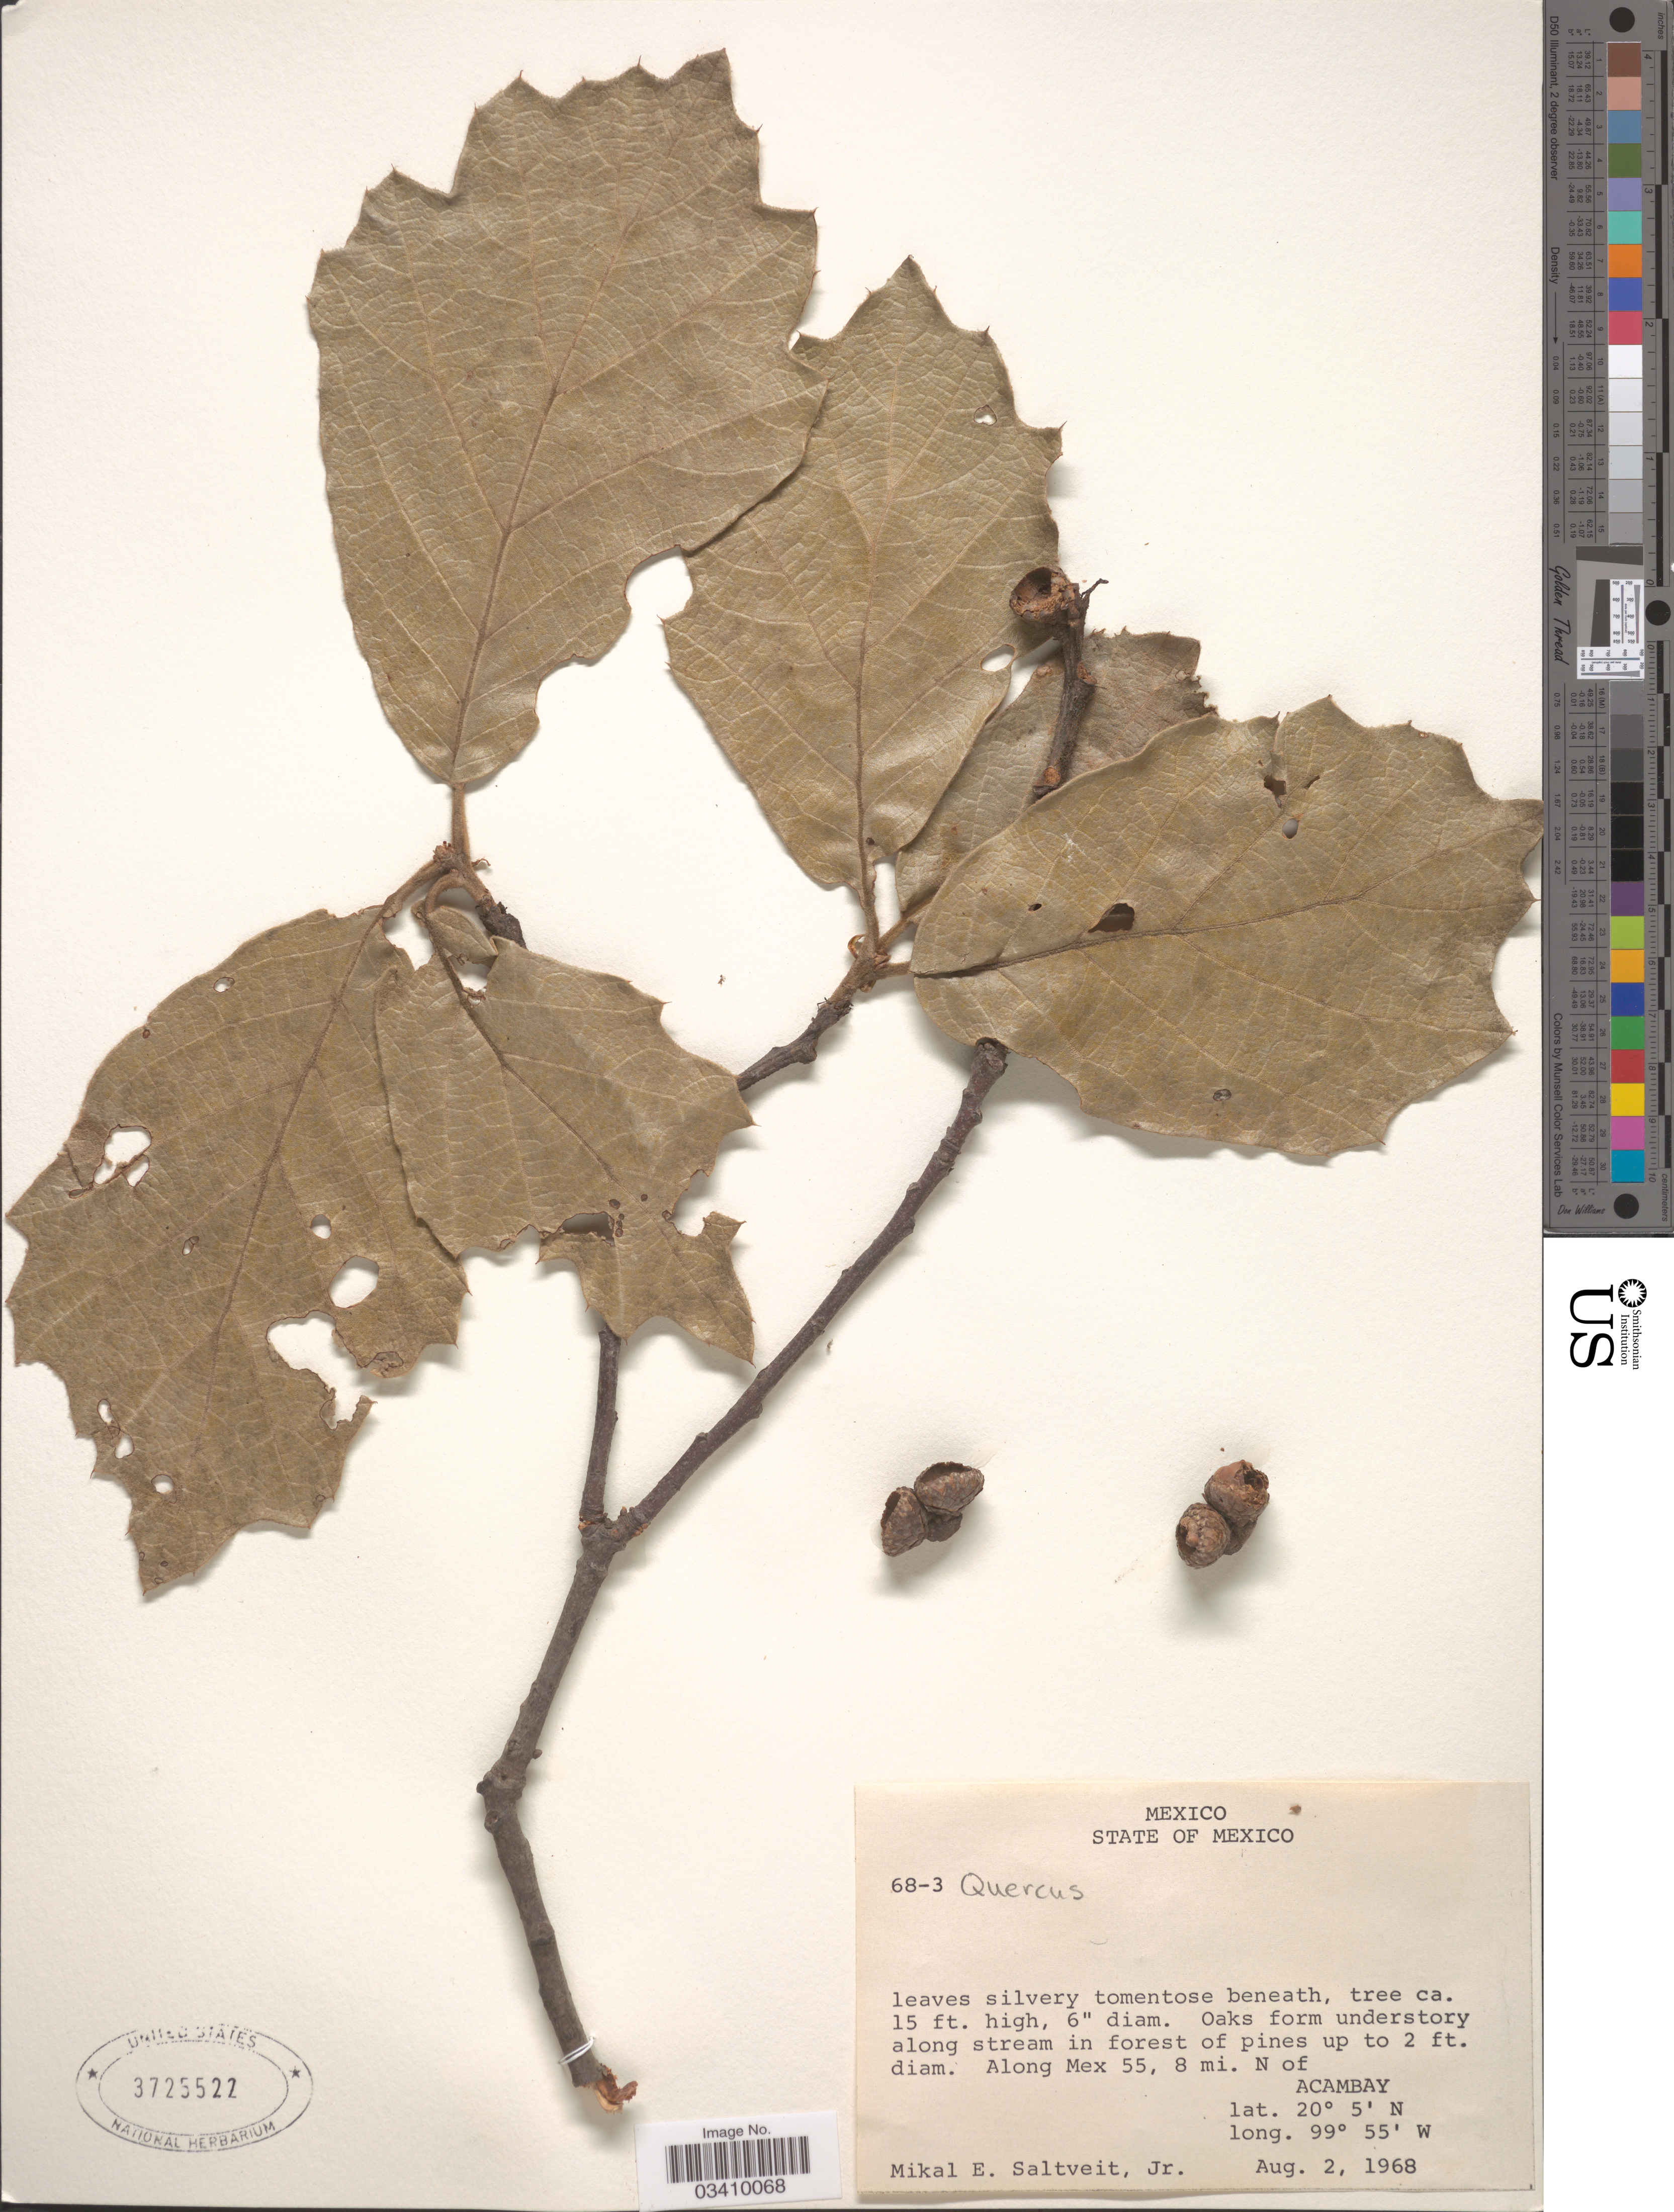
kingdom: Plantae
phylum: Tracheophyta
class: Magnoliopsida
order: Fagales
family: Fagaceae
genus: Quercus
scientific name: Quercus sp.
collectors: M. Saltveit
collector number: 68-3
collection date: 1968-08-02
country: Mexico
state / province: México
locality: Along Mex 55, 8 mi. N of Acambay.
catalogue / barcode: US 3725522